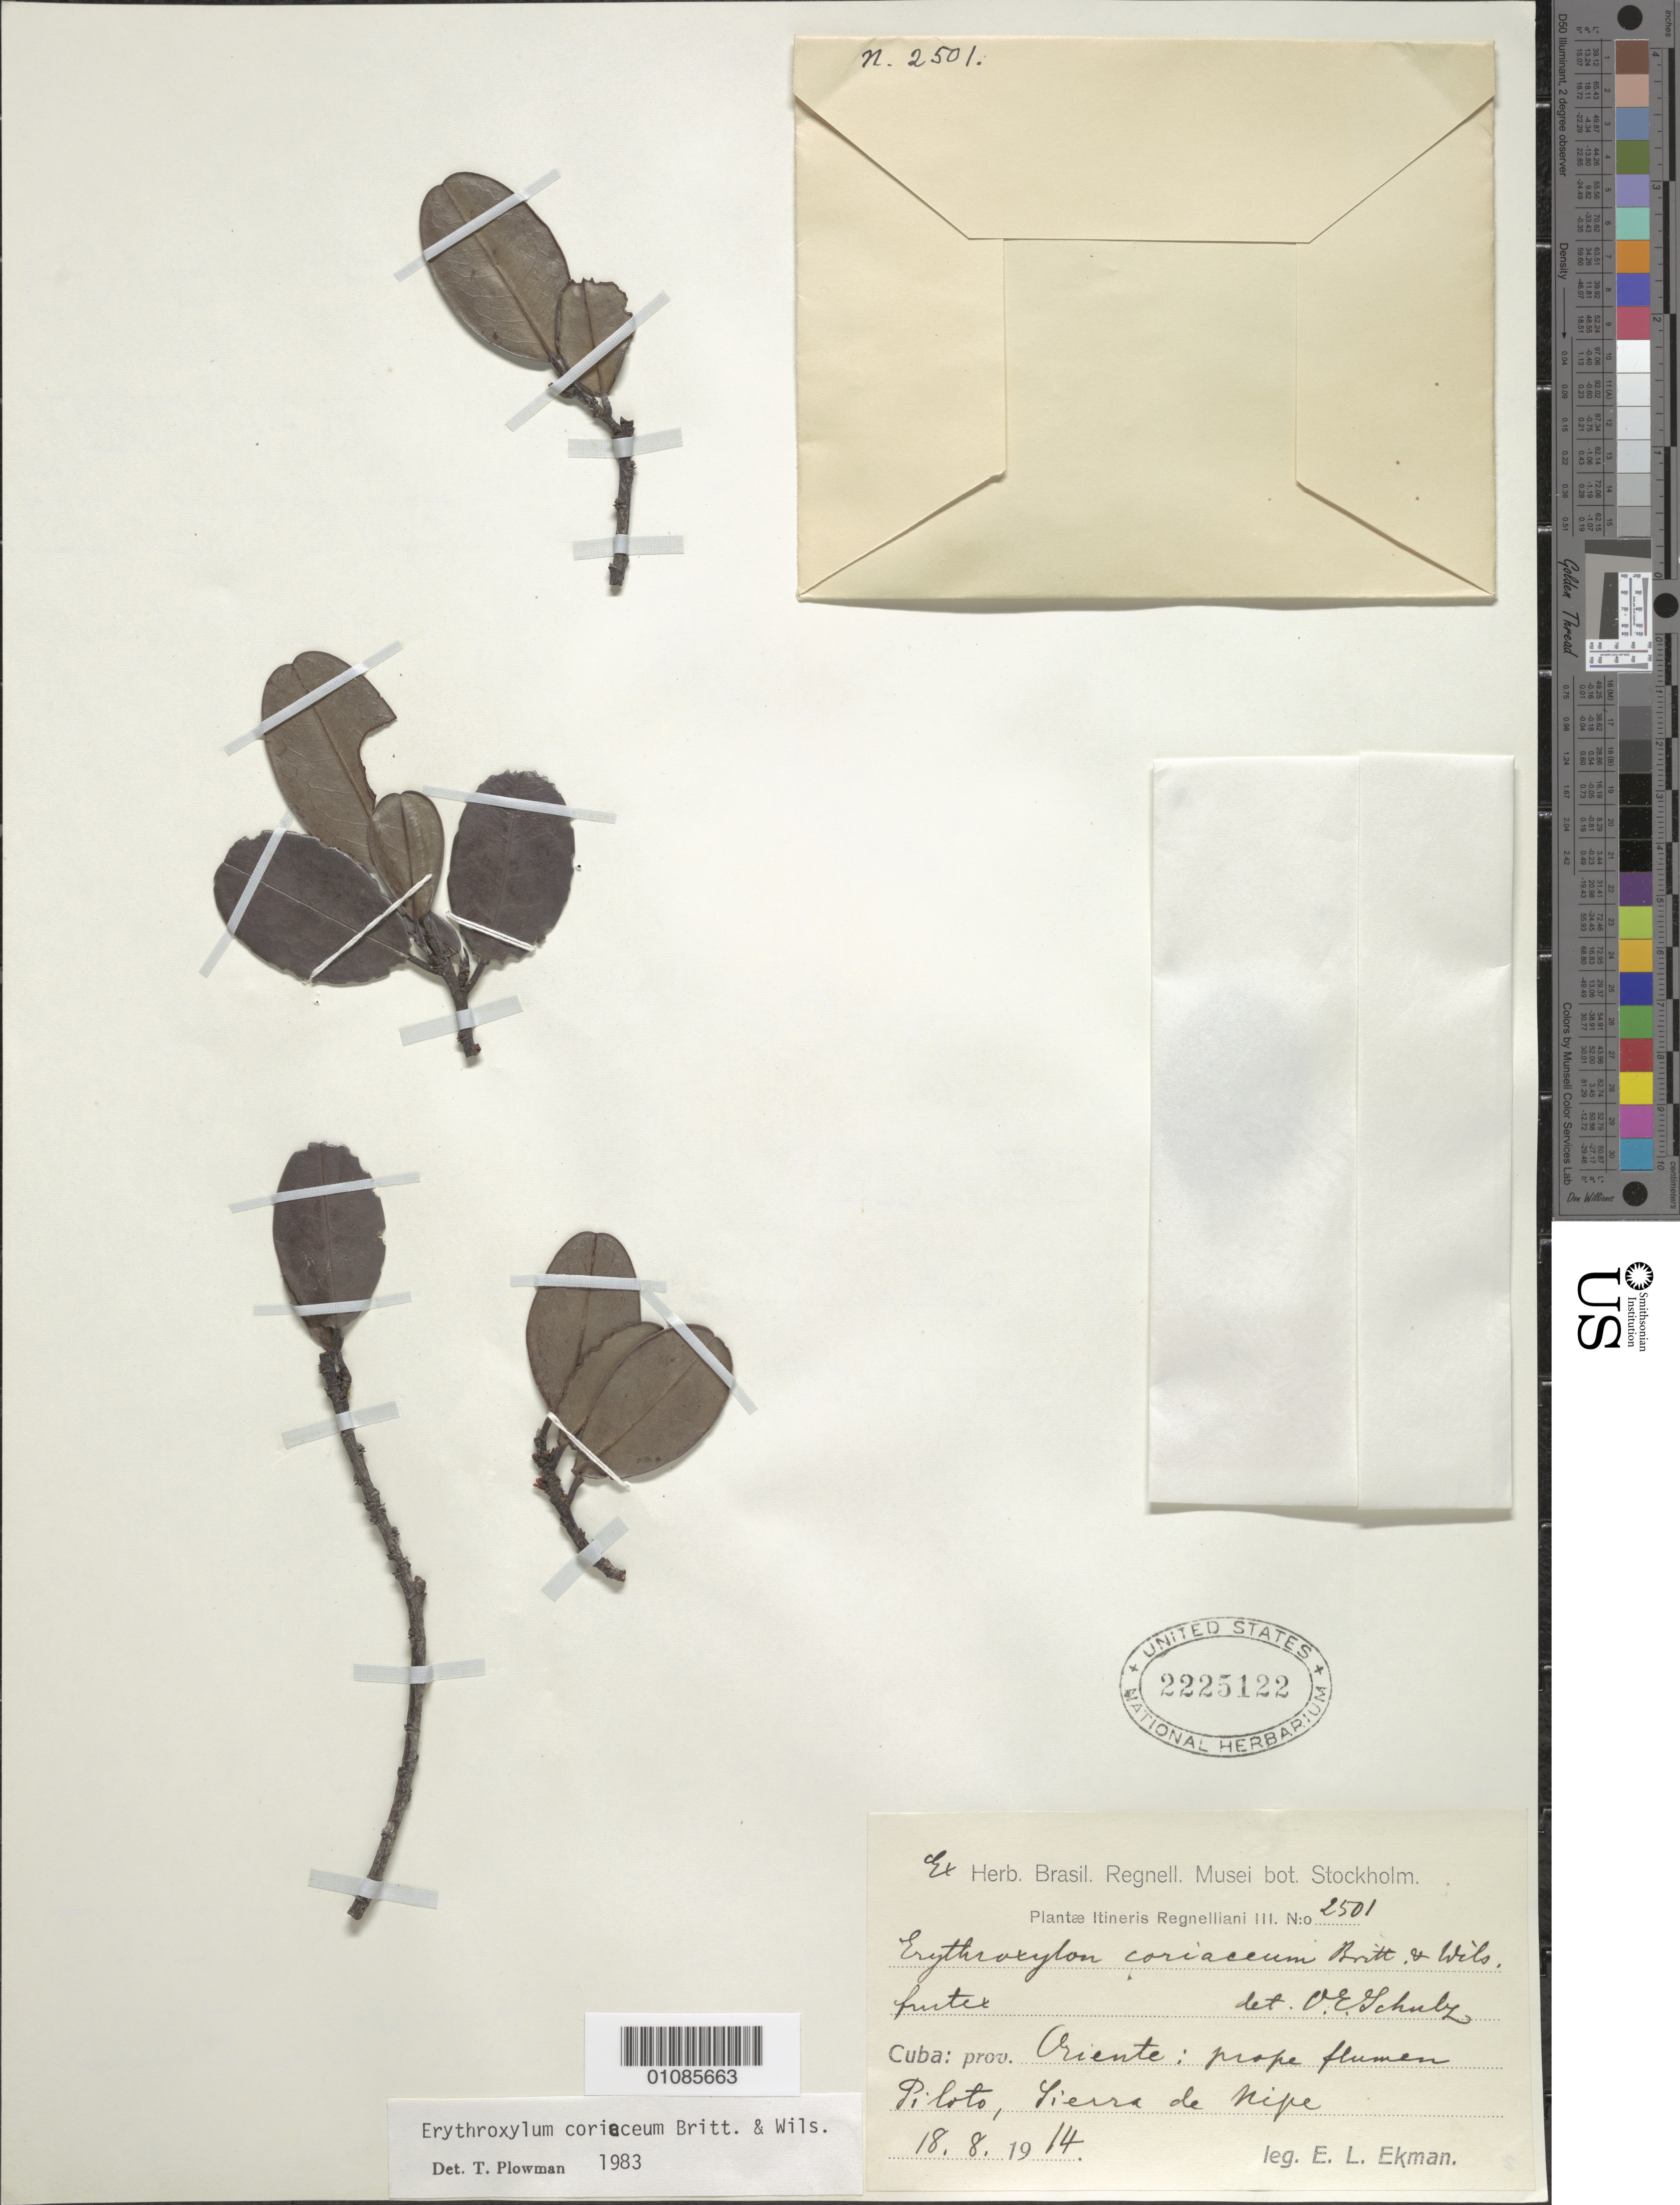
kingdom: Plantae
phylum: Tracheophyta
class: Magnoliopsida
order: Malpighiales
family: Erythroxylaceae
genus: Erythroxylum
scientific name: Erythroxylum confusum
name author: Britton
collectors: E. L. Ekman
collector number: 2501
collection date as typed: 18 Aug 1914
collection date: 1914-08-18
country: Cuba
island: Cuba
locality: Oriente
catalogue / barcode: US 2225122